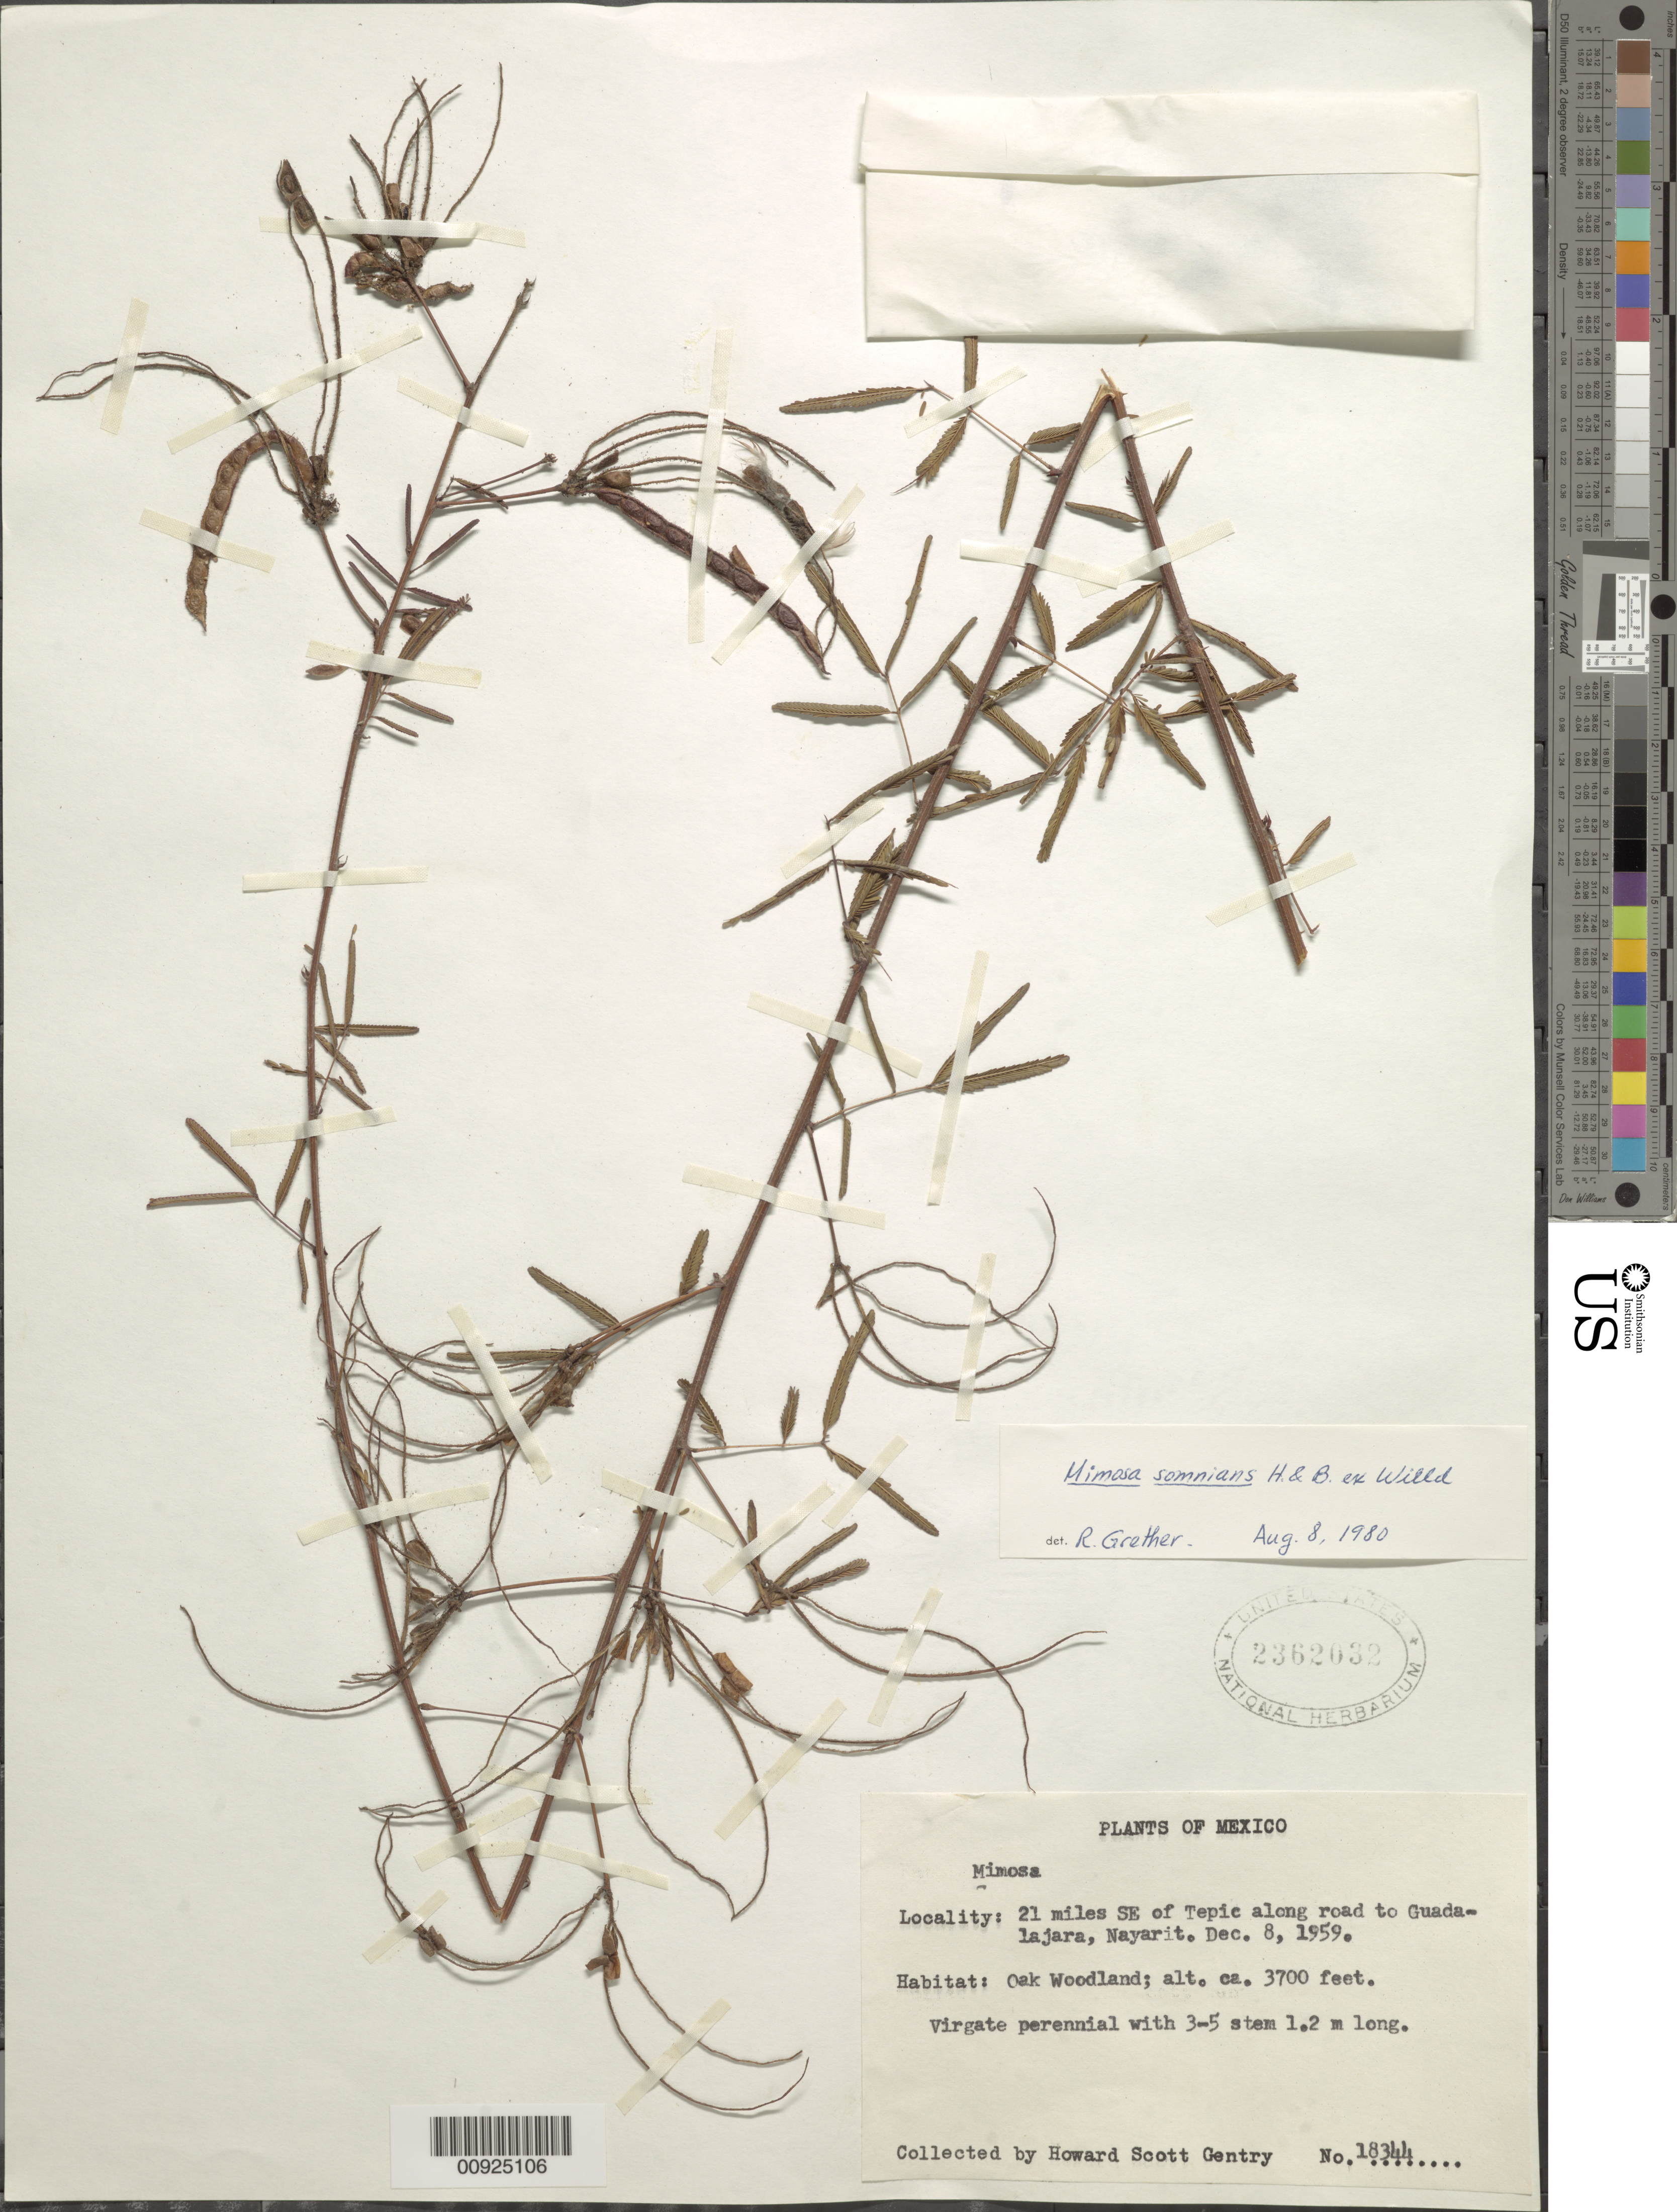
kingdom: Plantae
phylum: Tracheophyta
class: Magnoliopsida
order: Fabales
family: Fabaceae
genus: Mimosa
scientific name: Mimosa somnians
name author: Humb. & Bonpl. ex Willd.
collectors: H. S. Gentry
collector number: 18344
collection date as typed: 08 Dec 1959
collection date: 1959-12-08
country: Mexico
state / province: Nayarit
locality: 21 miles SE of Tepic along road to Guadalajara, Nayarit.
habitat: Oak Woodland.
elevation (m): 1128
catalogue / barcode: US 2362032